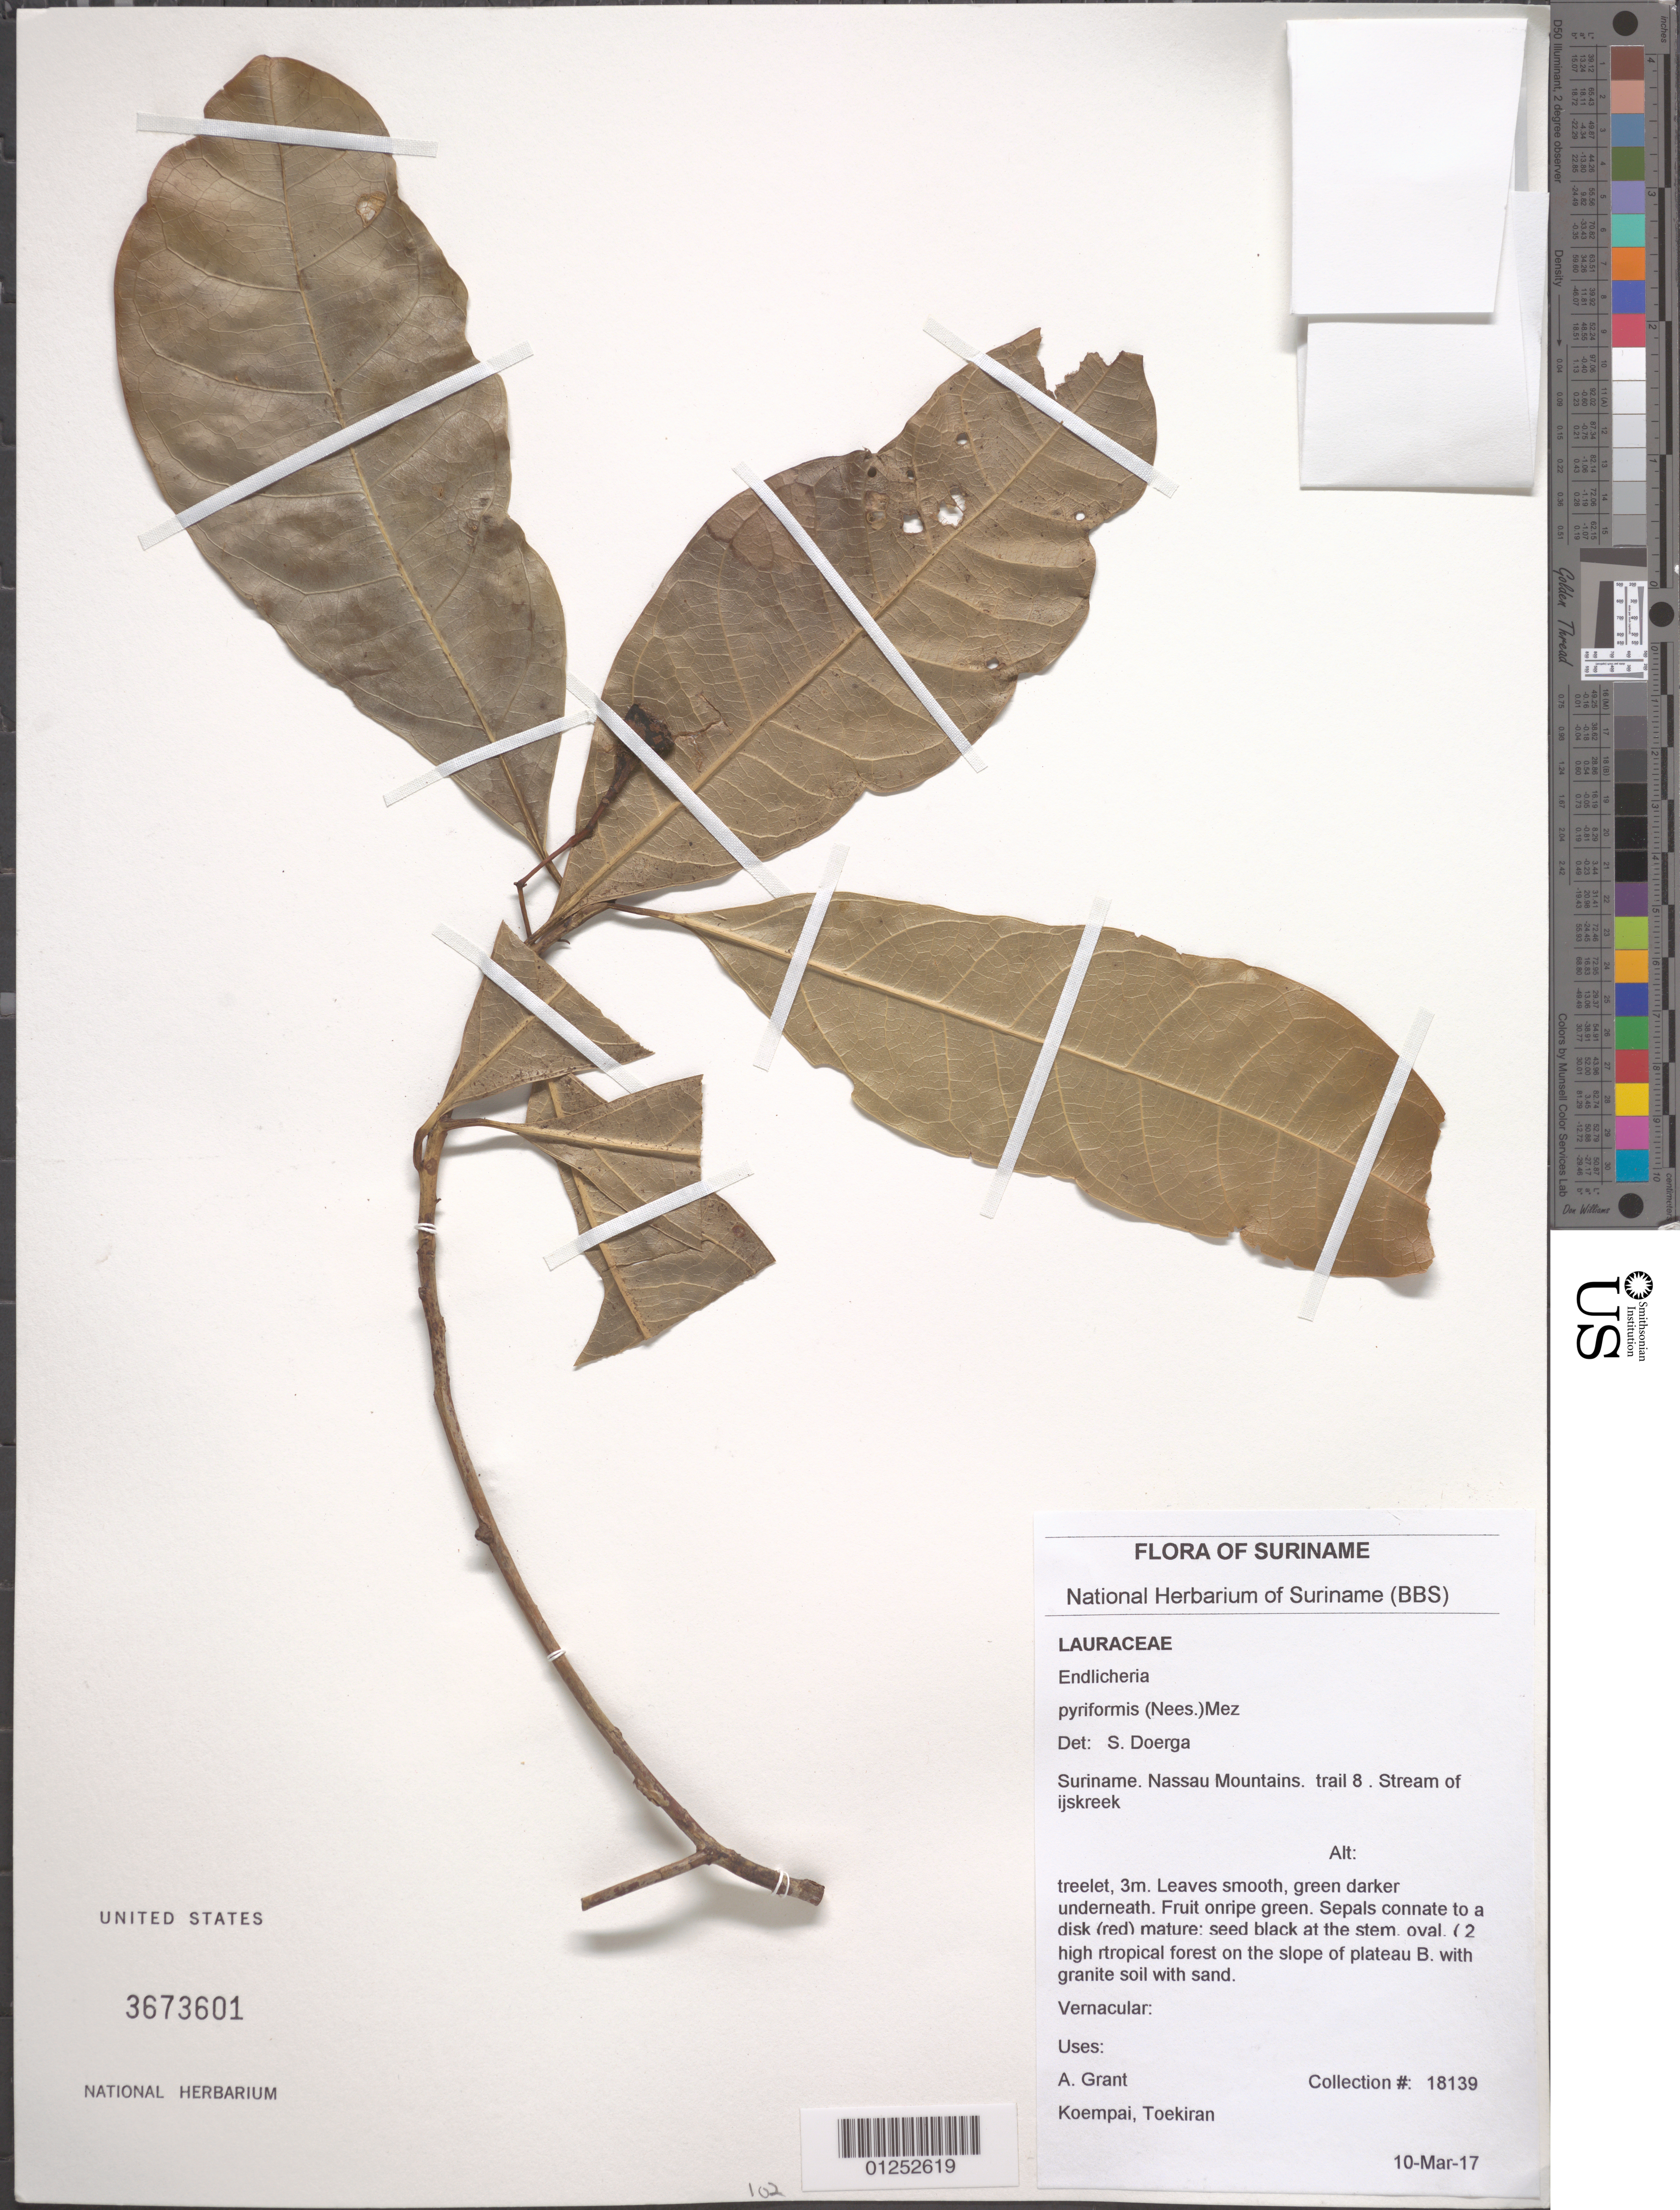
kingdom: Plantae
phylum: Tracheophyta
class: Magnoliopsida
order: Laurales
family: Lauraceae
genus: Endlicheria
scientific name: Endlicheria pyriformis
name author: (Nees) Mez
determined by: Doerga, S.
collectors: A. Grant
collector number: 18139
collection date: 2010-03-17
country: Suriname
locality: Nassau Mountains, trail 8, stream of ijskreek, on the slope of plateau B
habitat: High tropical forest on the slope of plateau B with granite soil with sand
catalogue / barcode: US 3673601